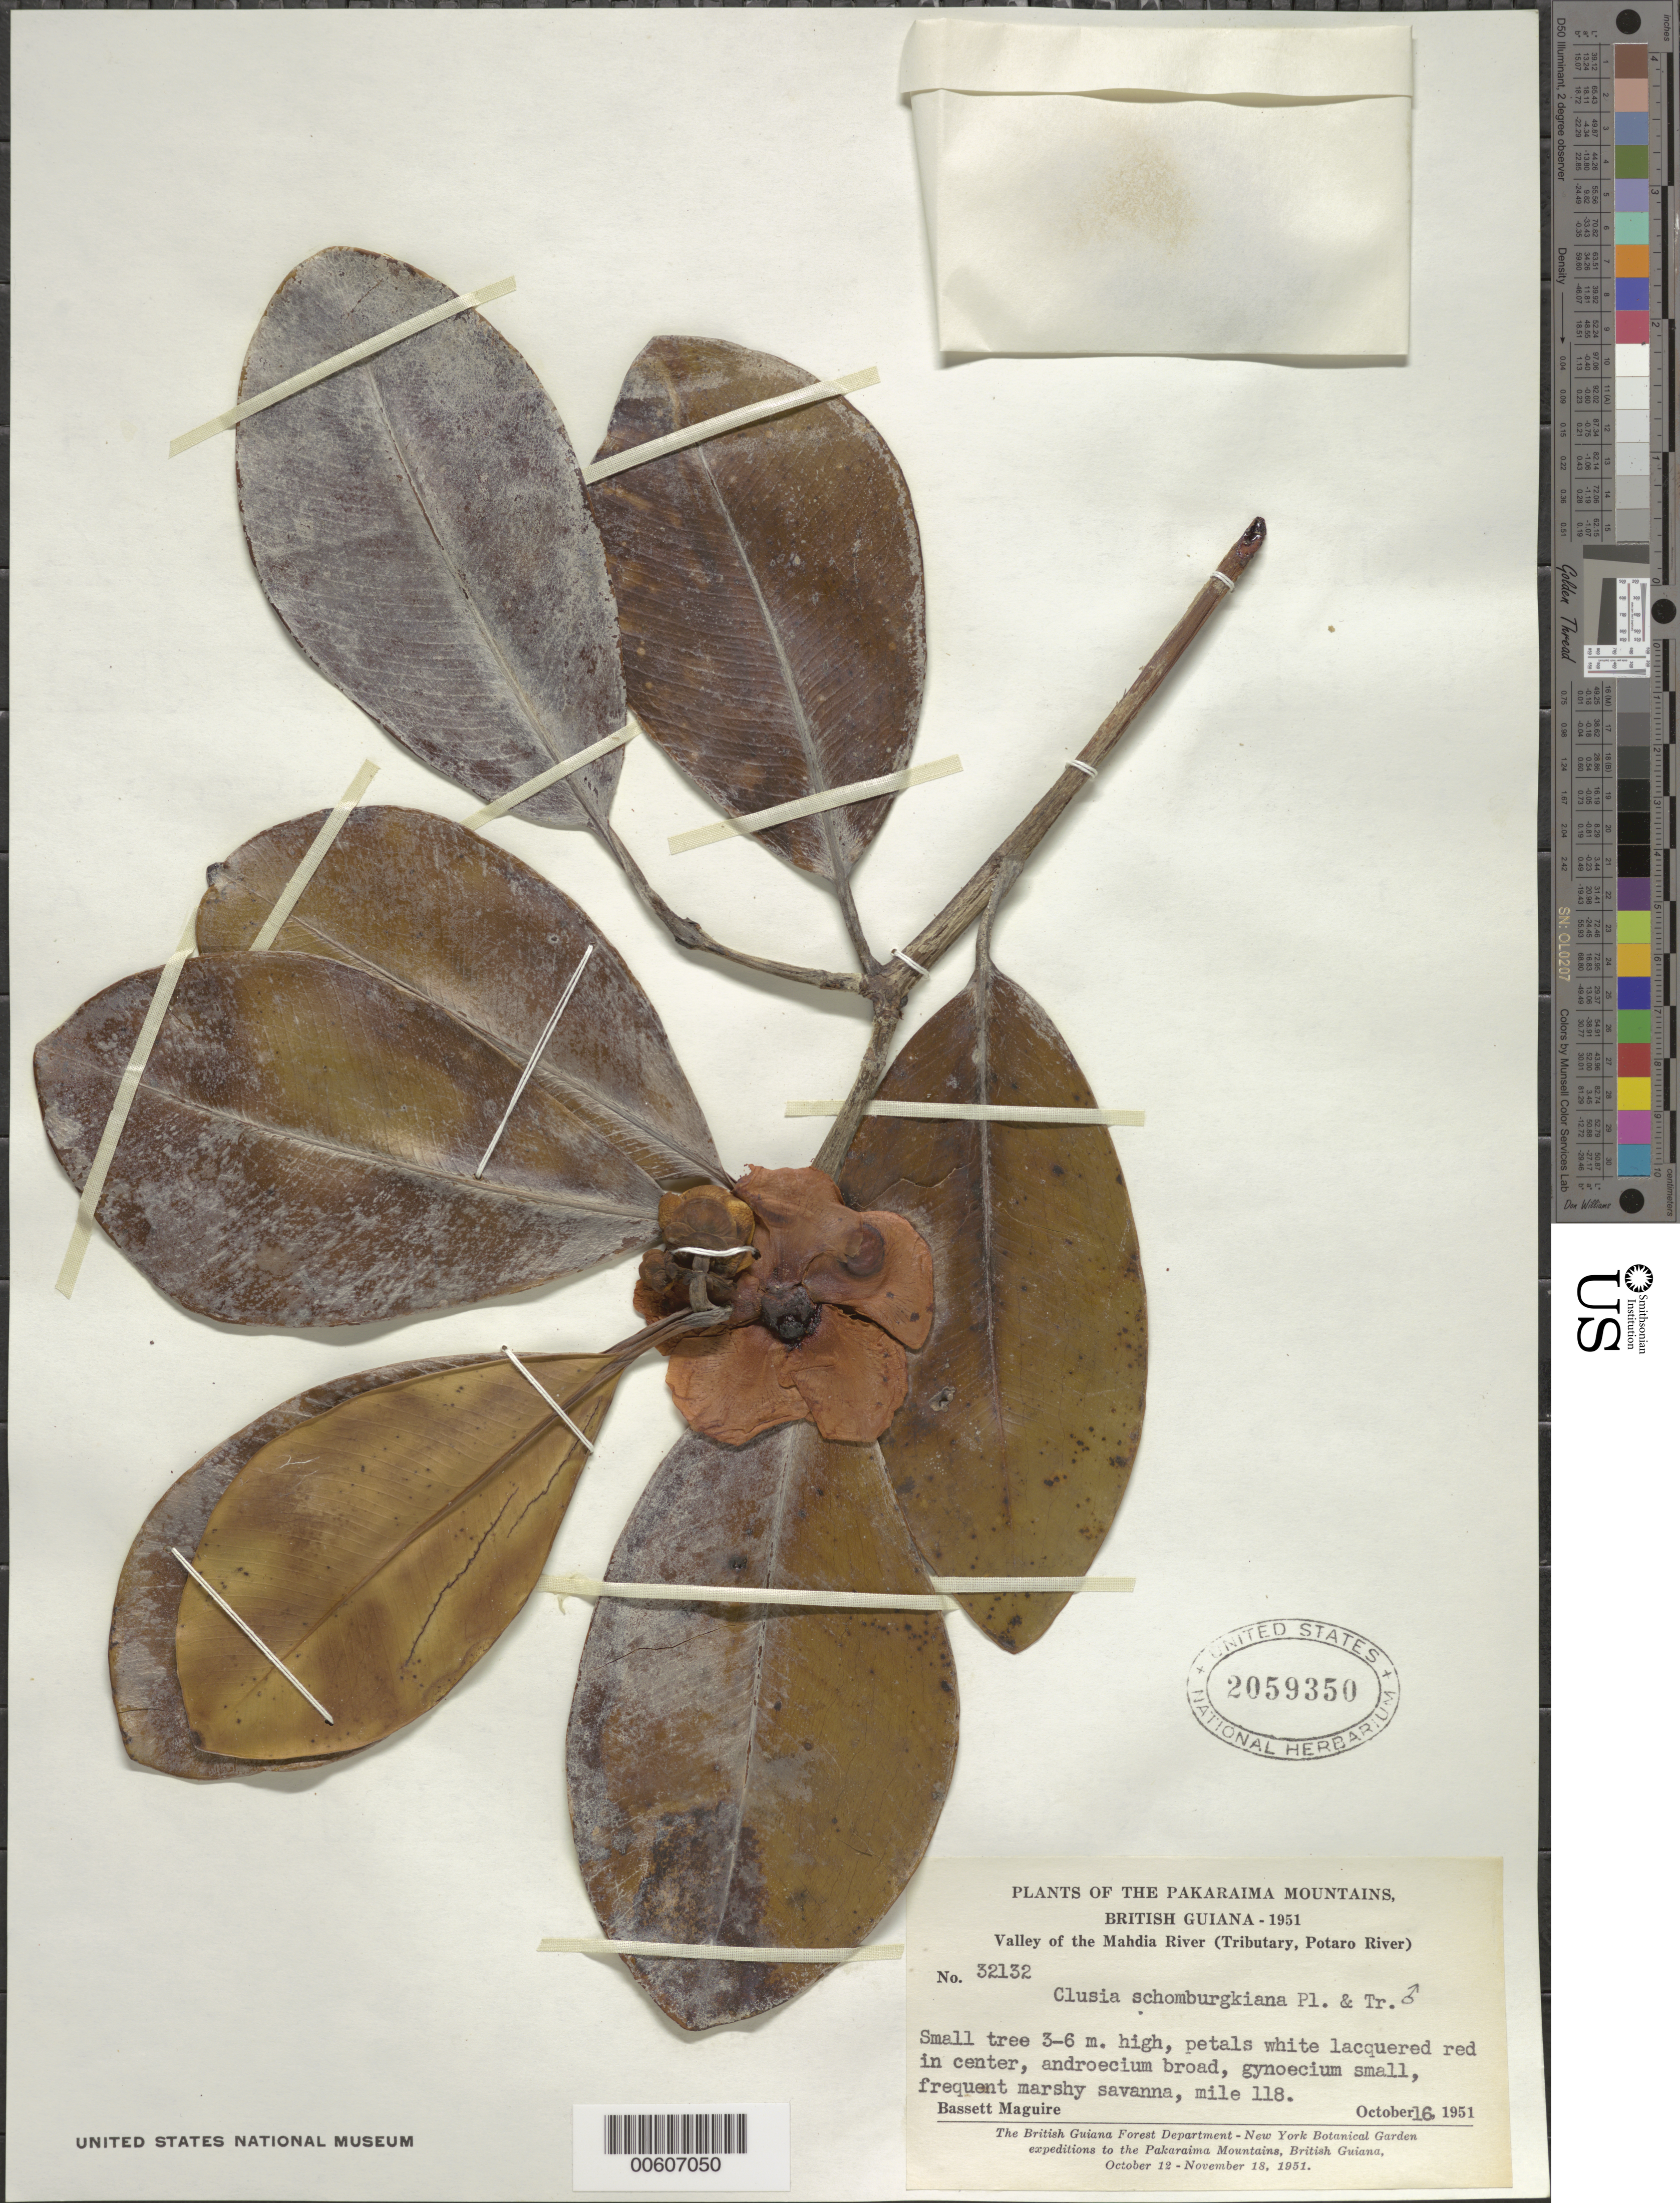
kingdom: Plantae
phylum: Tracheophyta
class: Magnoliopsida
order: Malpighiales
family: Clusiaceae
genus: Clusia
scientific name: Clusia schomburgkiana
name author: (Planch. & Triana) Benth. ex Engl.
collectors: B. Maguire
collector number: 32132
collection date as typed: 16-Oct-51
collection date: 1951-10-16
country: Guyana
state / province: Potaro-Siparuni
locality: Mahdia River, Eagle Mt. Govt. Rest House, Bartica-Potaro Road, near mile 115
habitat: Marshy savanna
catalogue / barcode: US 2059350